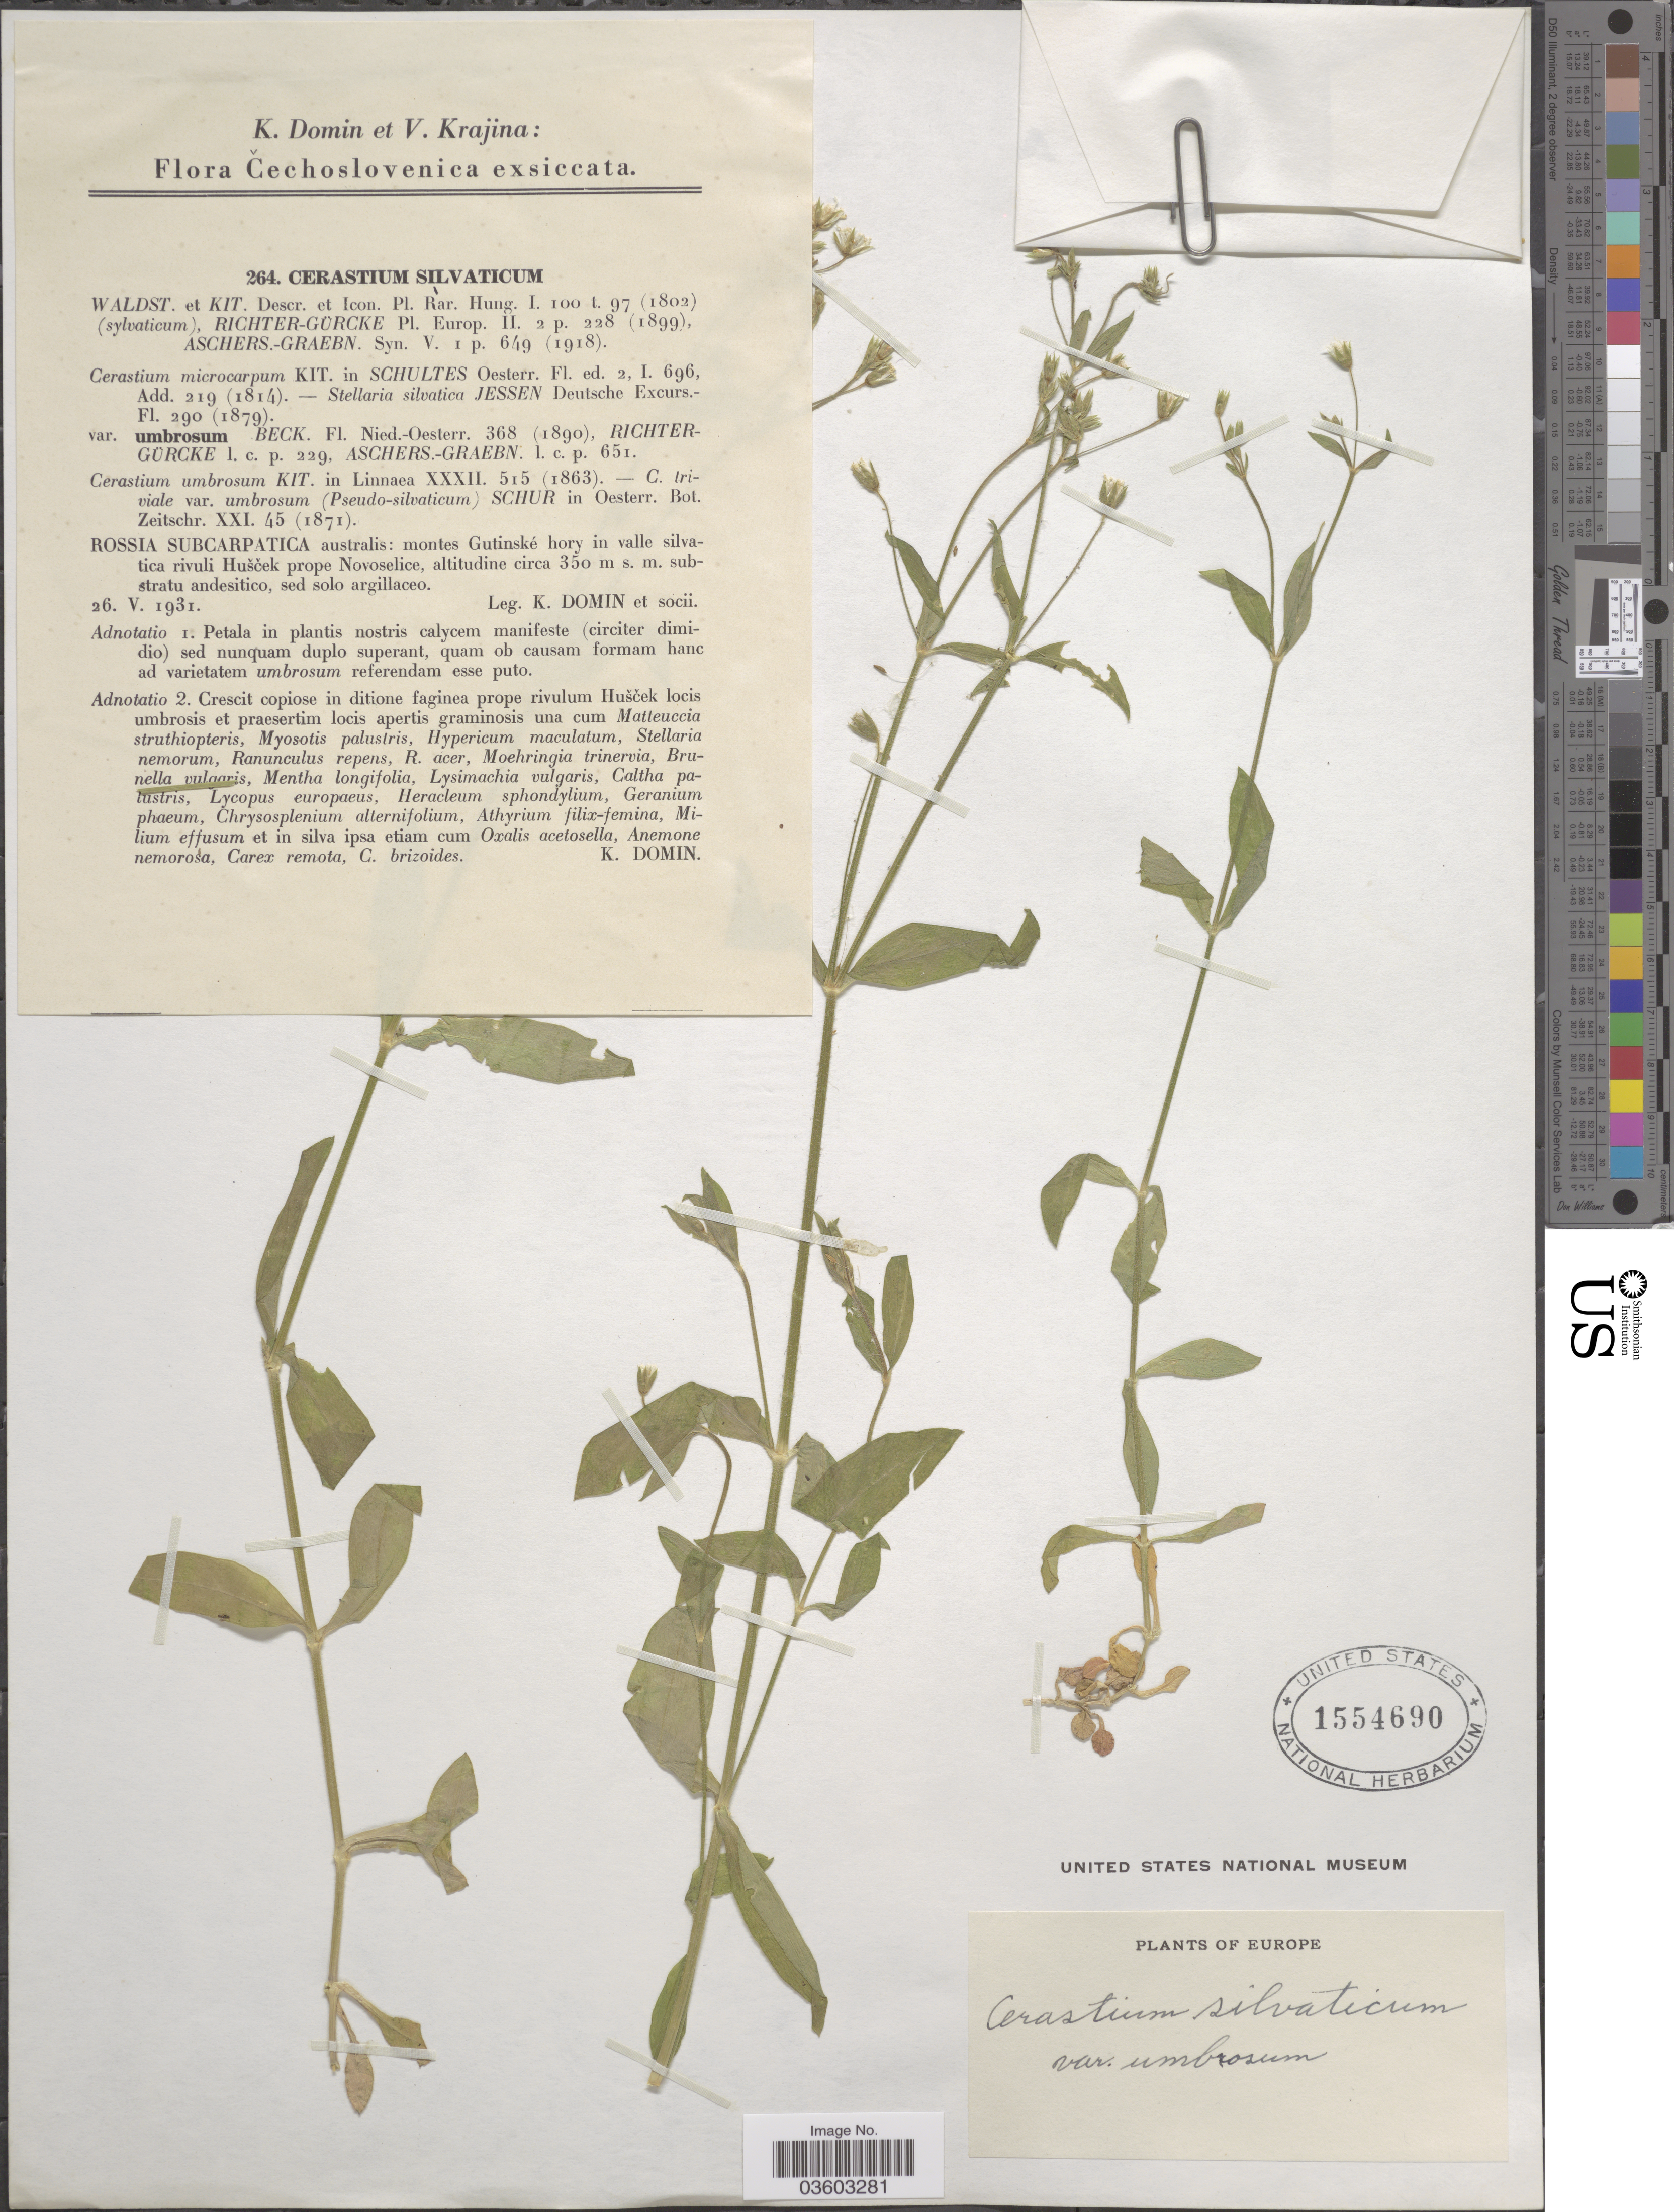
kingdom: Plantae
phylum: Tracheophyta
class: Magnoliopsida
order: Caryophyllales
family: Caryophyllaceae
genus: Cerastium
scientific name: Cerastium silvaticum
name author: Waldst. & Kit. ex Gartner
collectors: K. Domin & Socii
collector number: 264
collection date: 1931-05-26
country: Czechia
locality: Čechoslovenica. Rossia Subcarpatica australis: montes Gutinské hory in valle silvatica rivuli Hušček prope Novoselice. Europe.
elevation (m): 350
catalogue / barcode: US 1554690